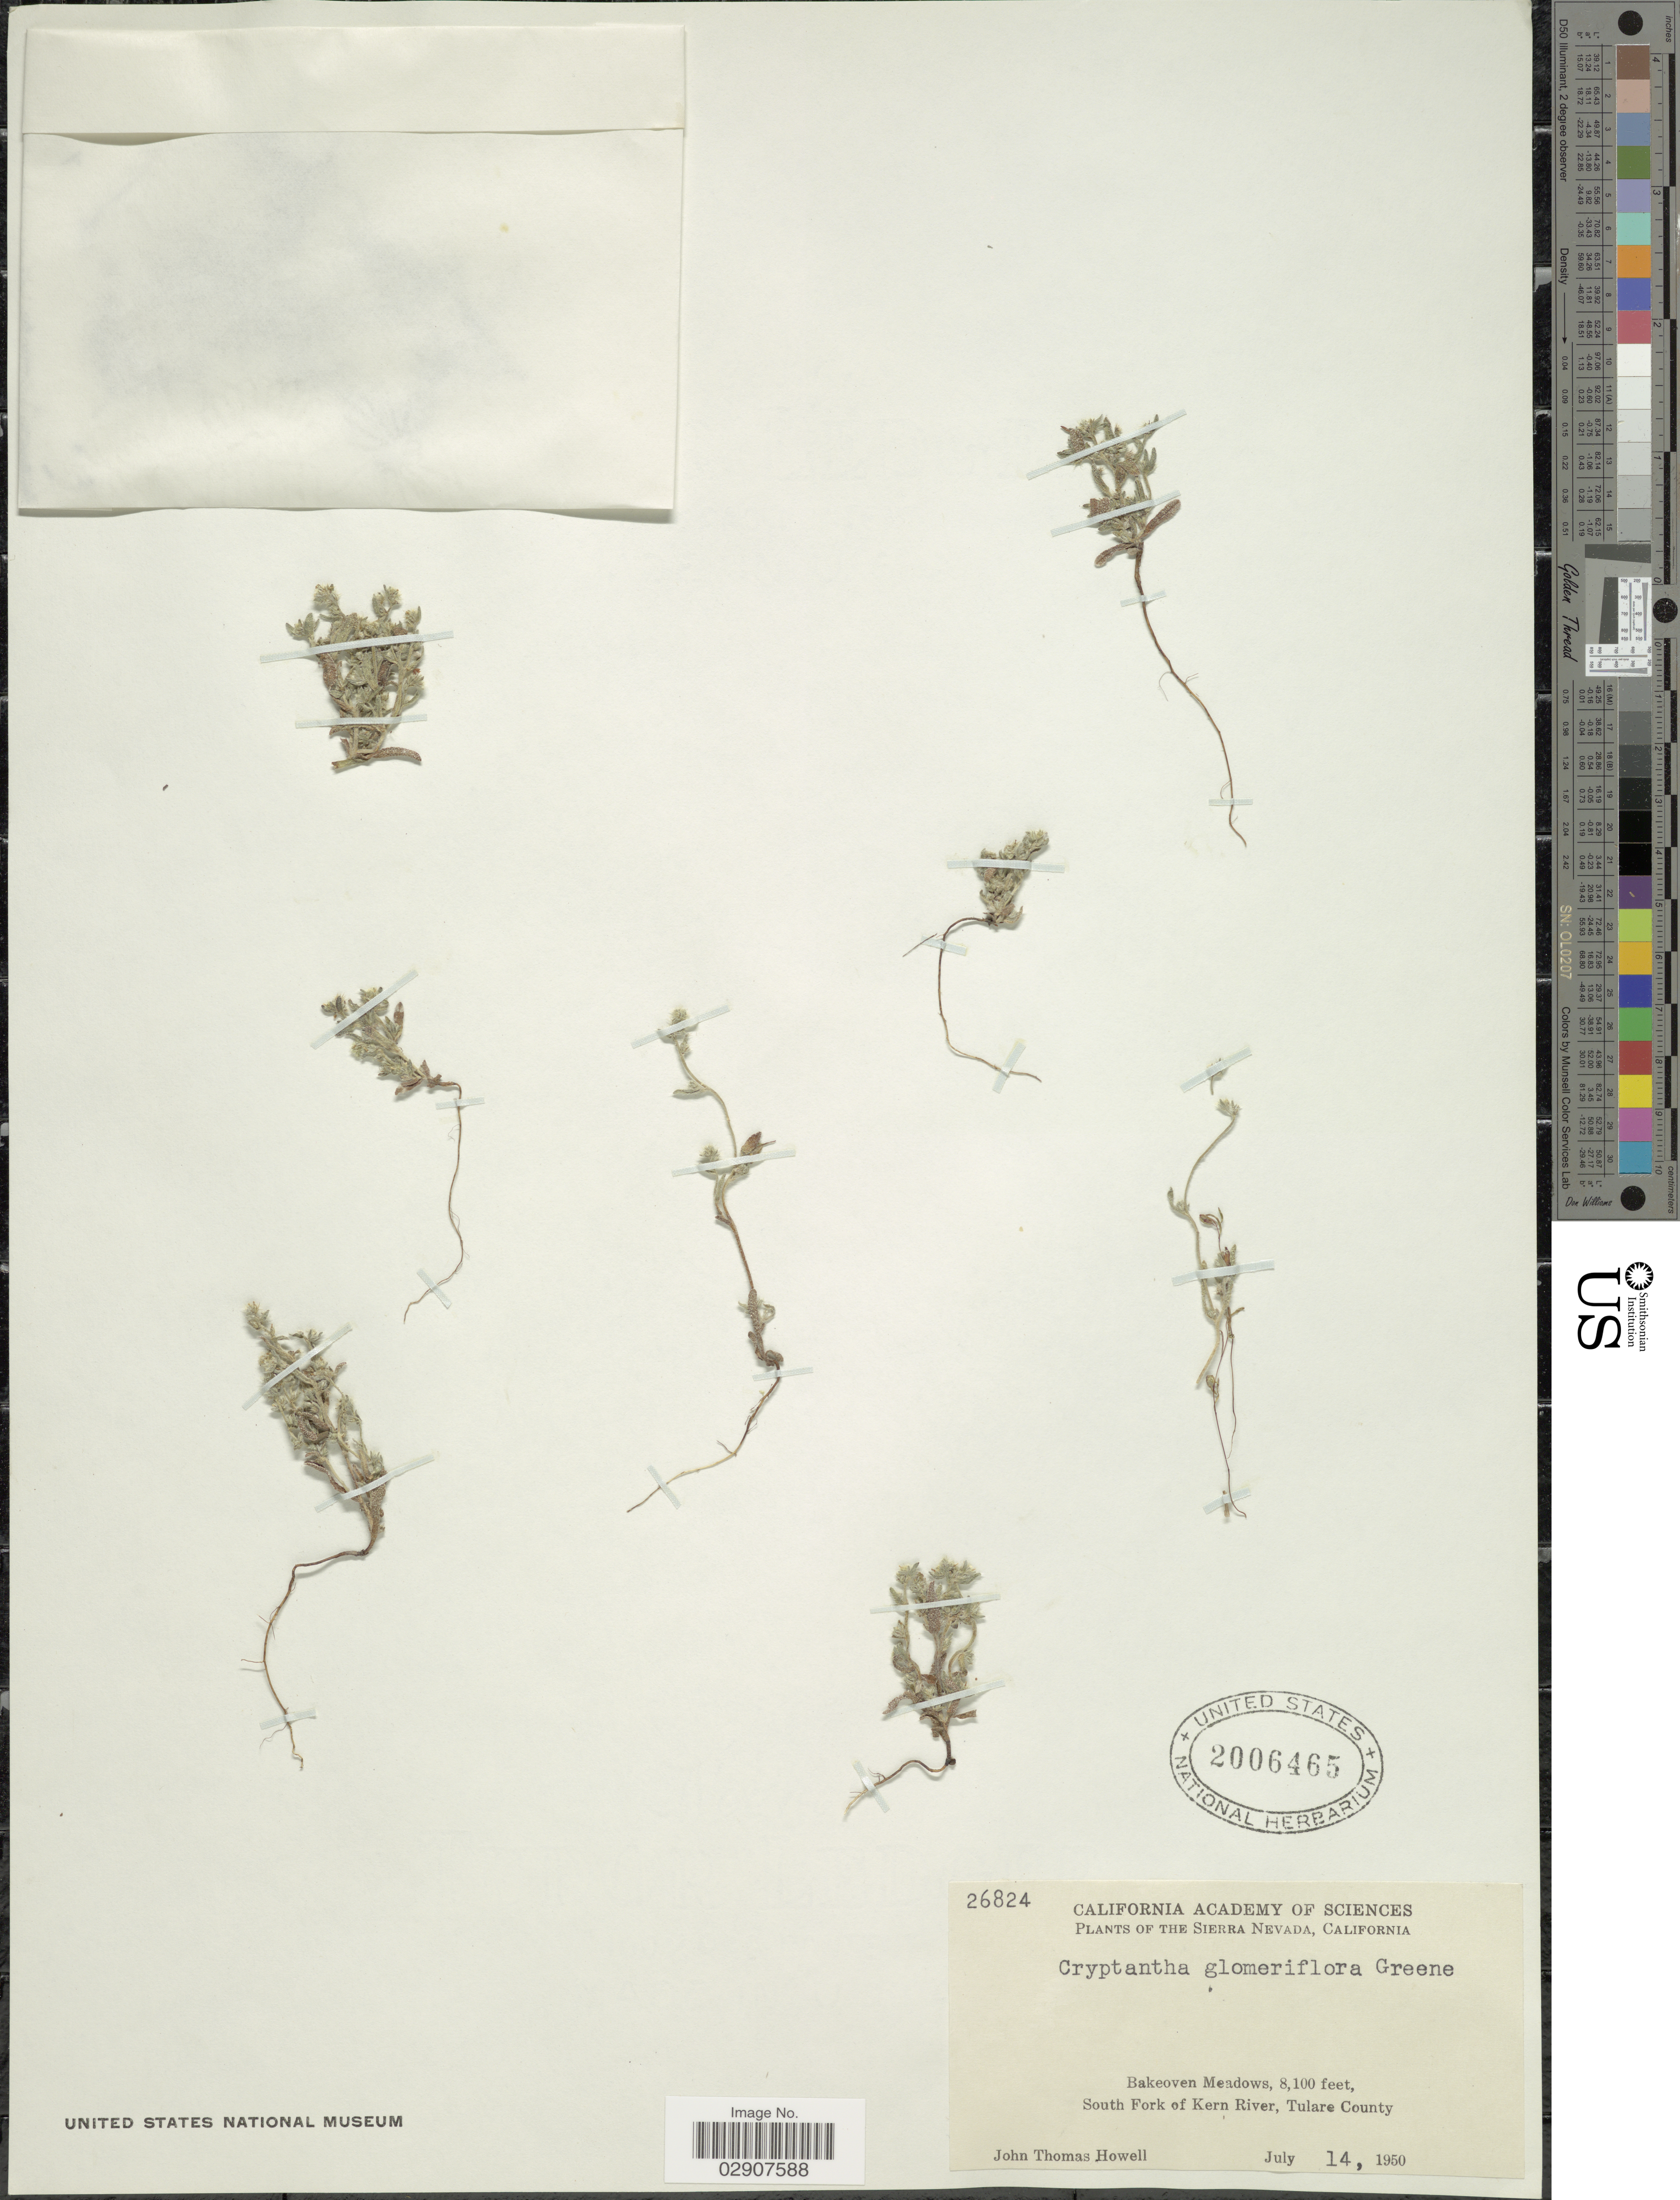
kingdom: Plantae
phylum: Tracheophyta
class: Magnoliopsida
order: Boraginales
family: Boraginaceae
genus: Cryptantha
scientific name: Cryptantha glomeriflora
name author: S.W. Greene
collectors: J. T. Howell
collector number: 26824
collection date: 1950-07-14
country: United States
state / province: California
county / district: Tulare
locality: The Sierra Nevada, Bakeoven Meadows, South Fork of Kern River, Tulare County.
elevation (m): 2469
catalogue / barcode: US 2006465